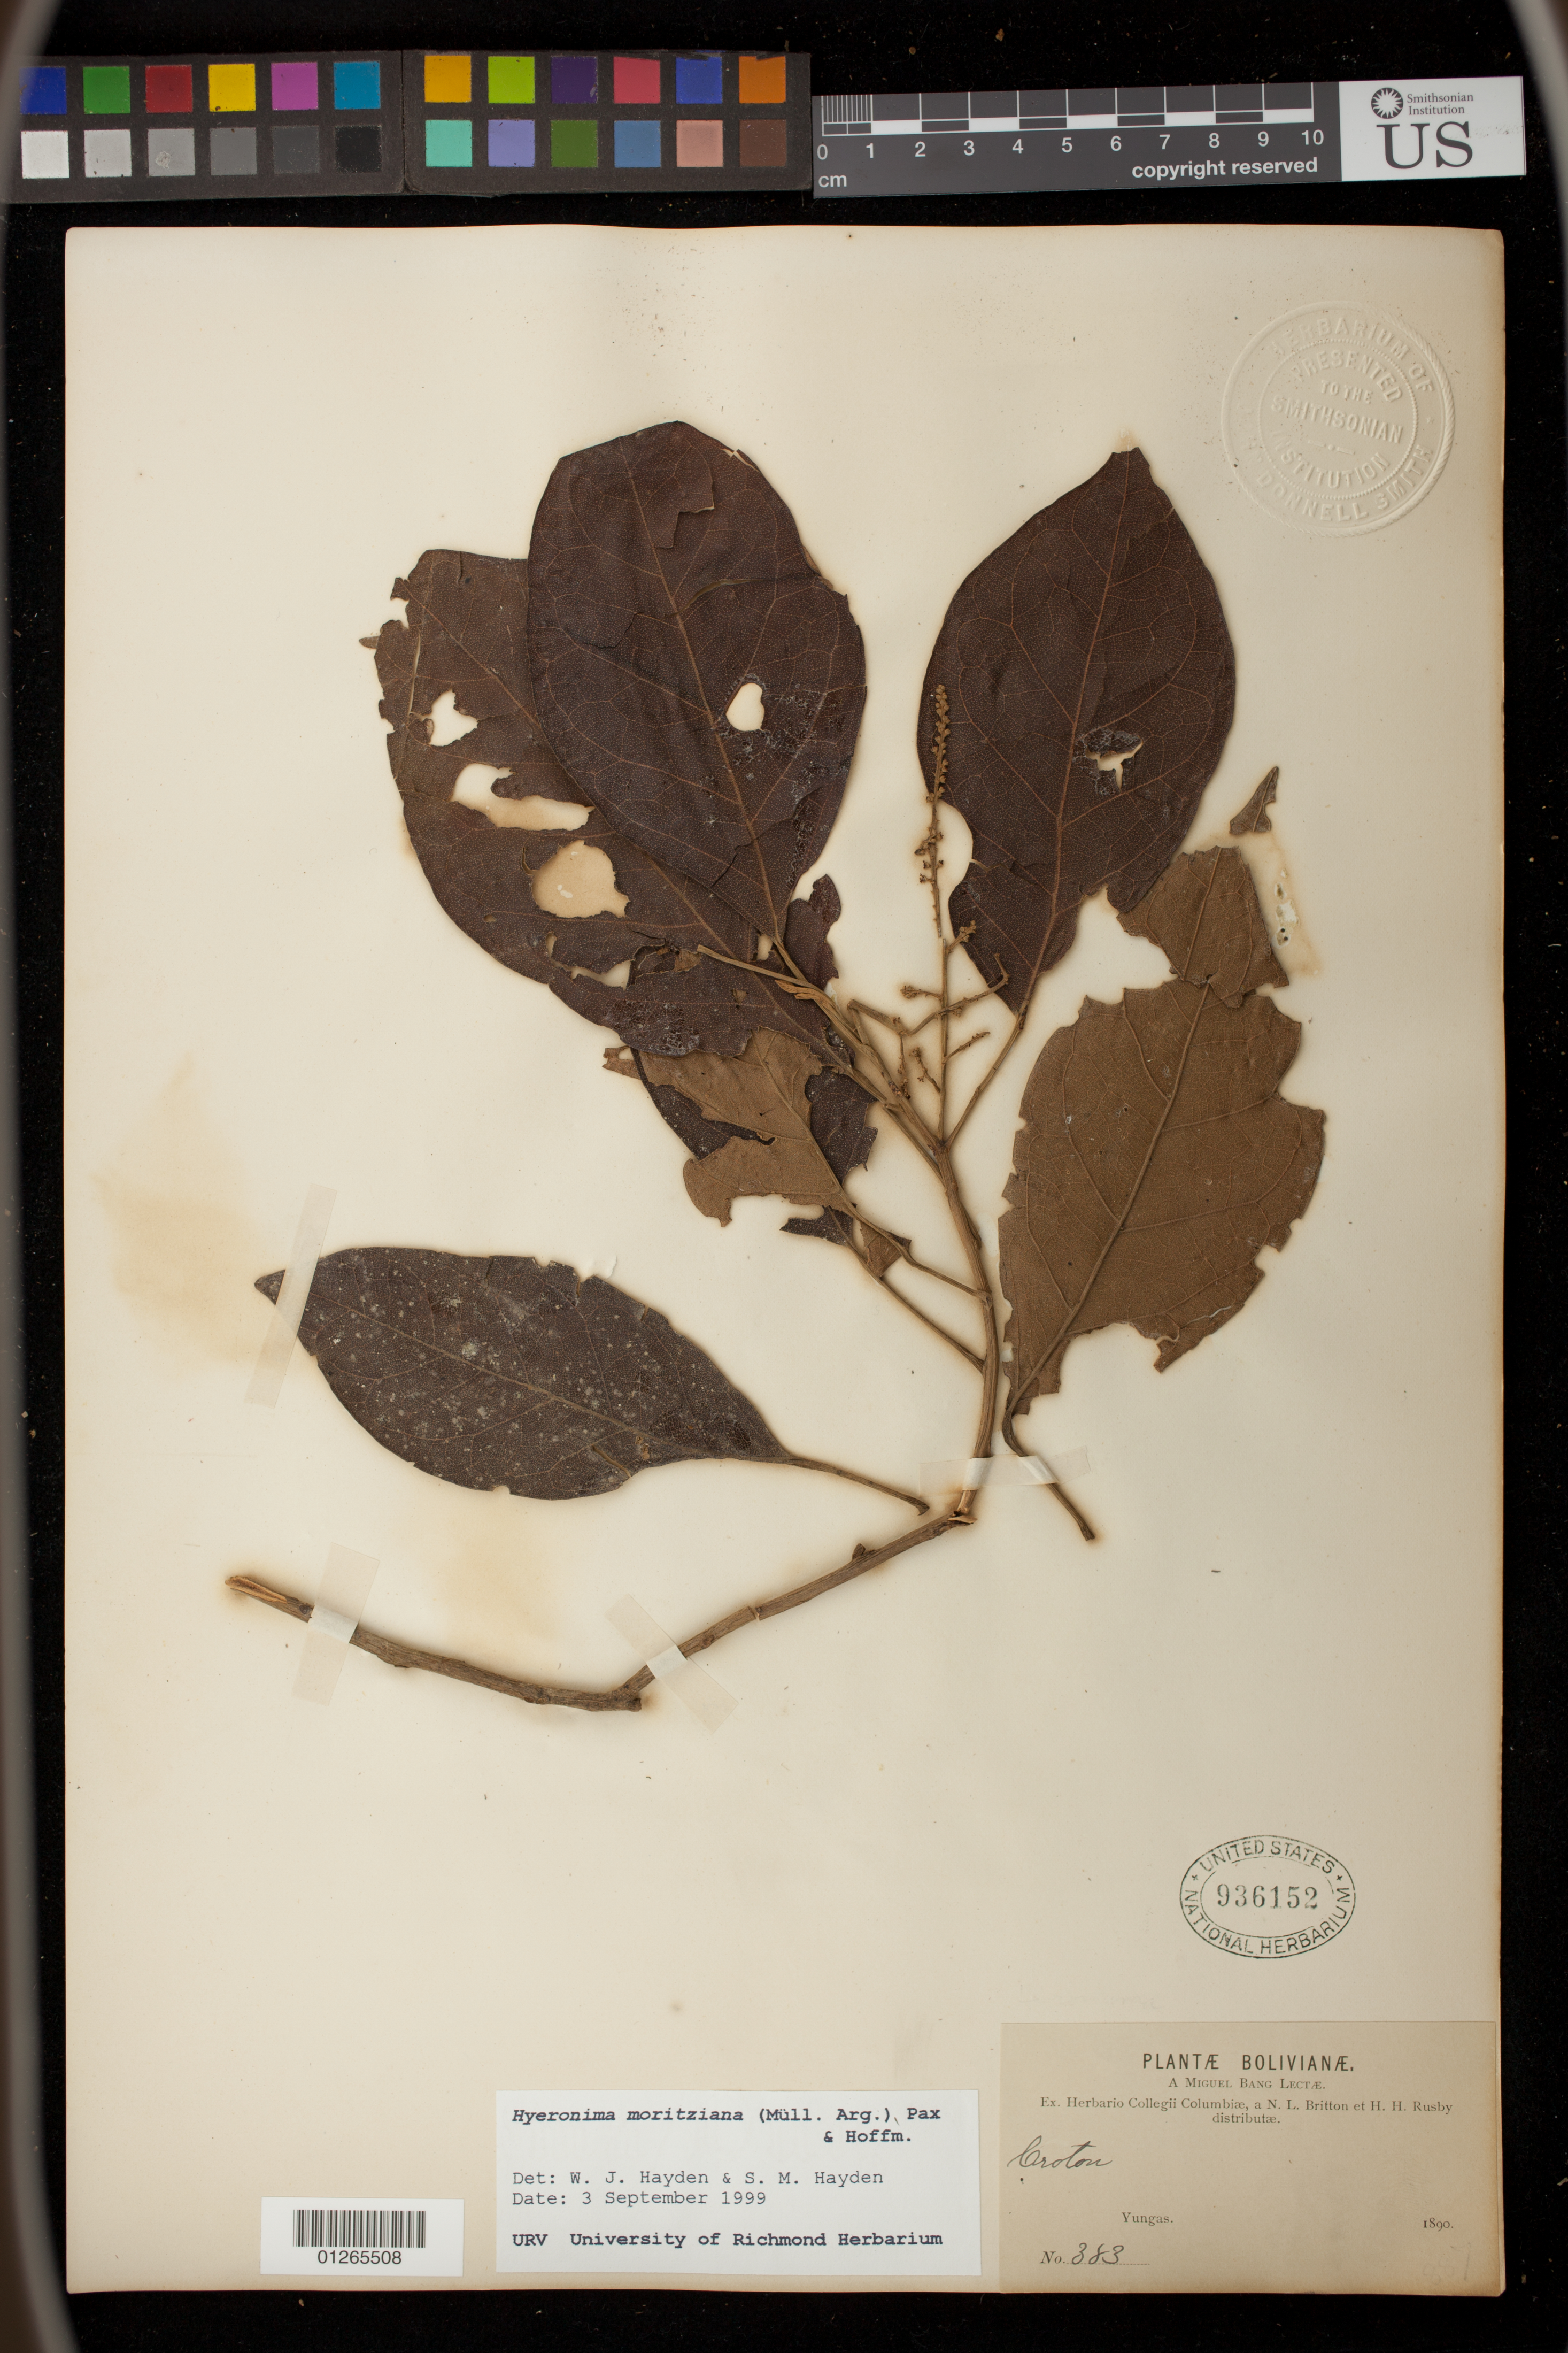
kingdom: Plantae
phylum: Tracheophyta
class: Magnoliopsida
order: Malpighiales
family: Phyllanthaceae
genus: Hieronyma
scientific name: Hieronyma moritziana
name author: (Müll. Arg.) Pax ex K. Hoffm.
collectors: M. Bang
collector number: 383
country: Bolivia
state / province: La Paz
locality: Yungas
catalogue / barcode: US 936152